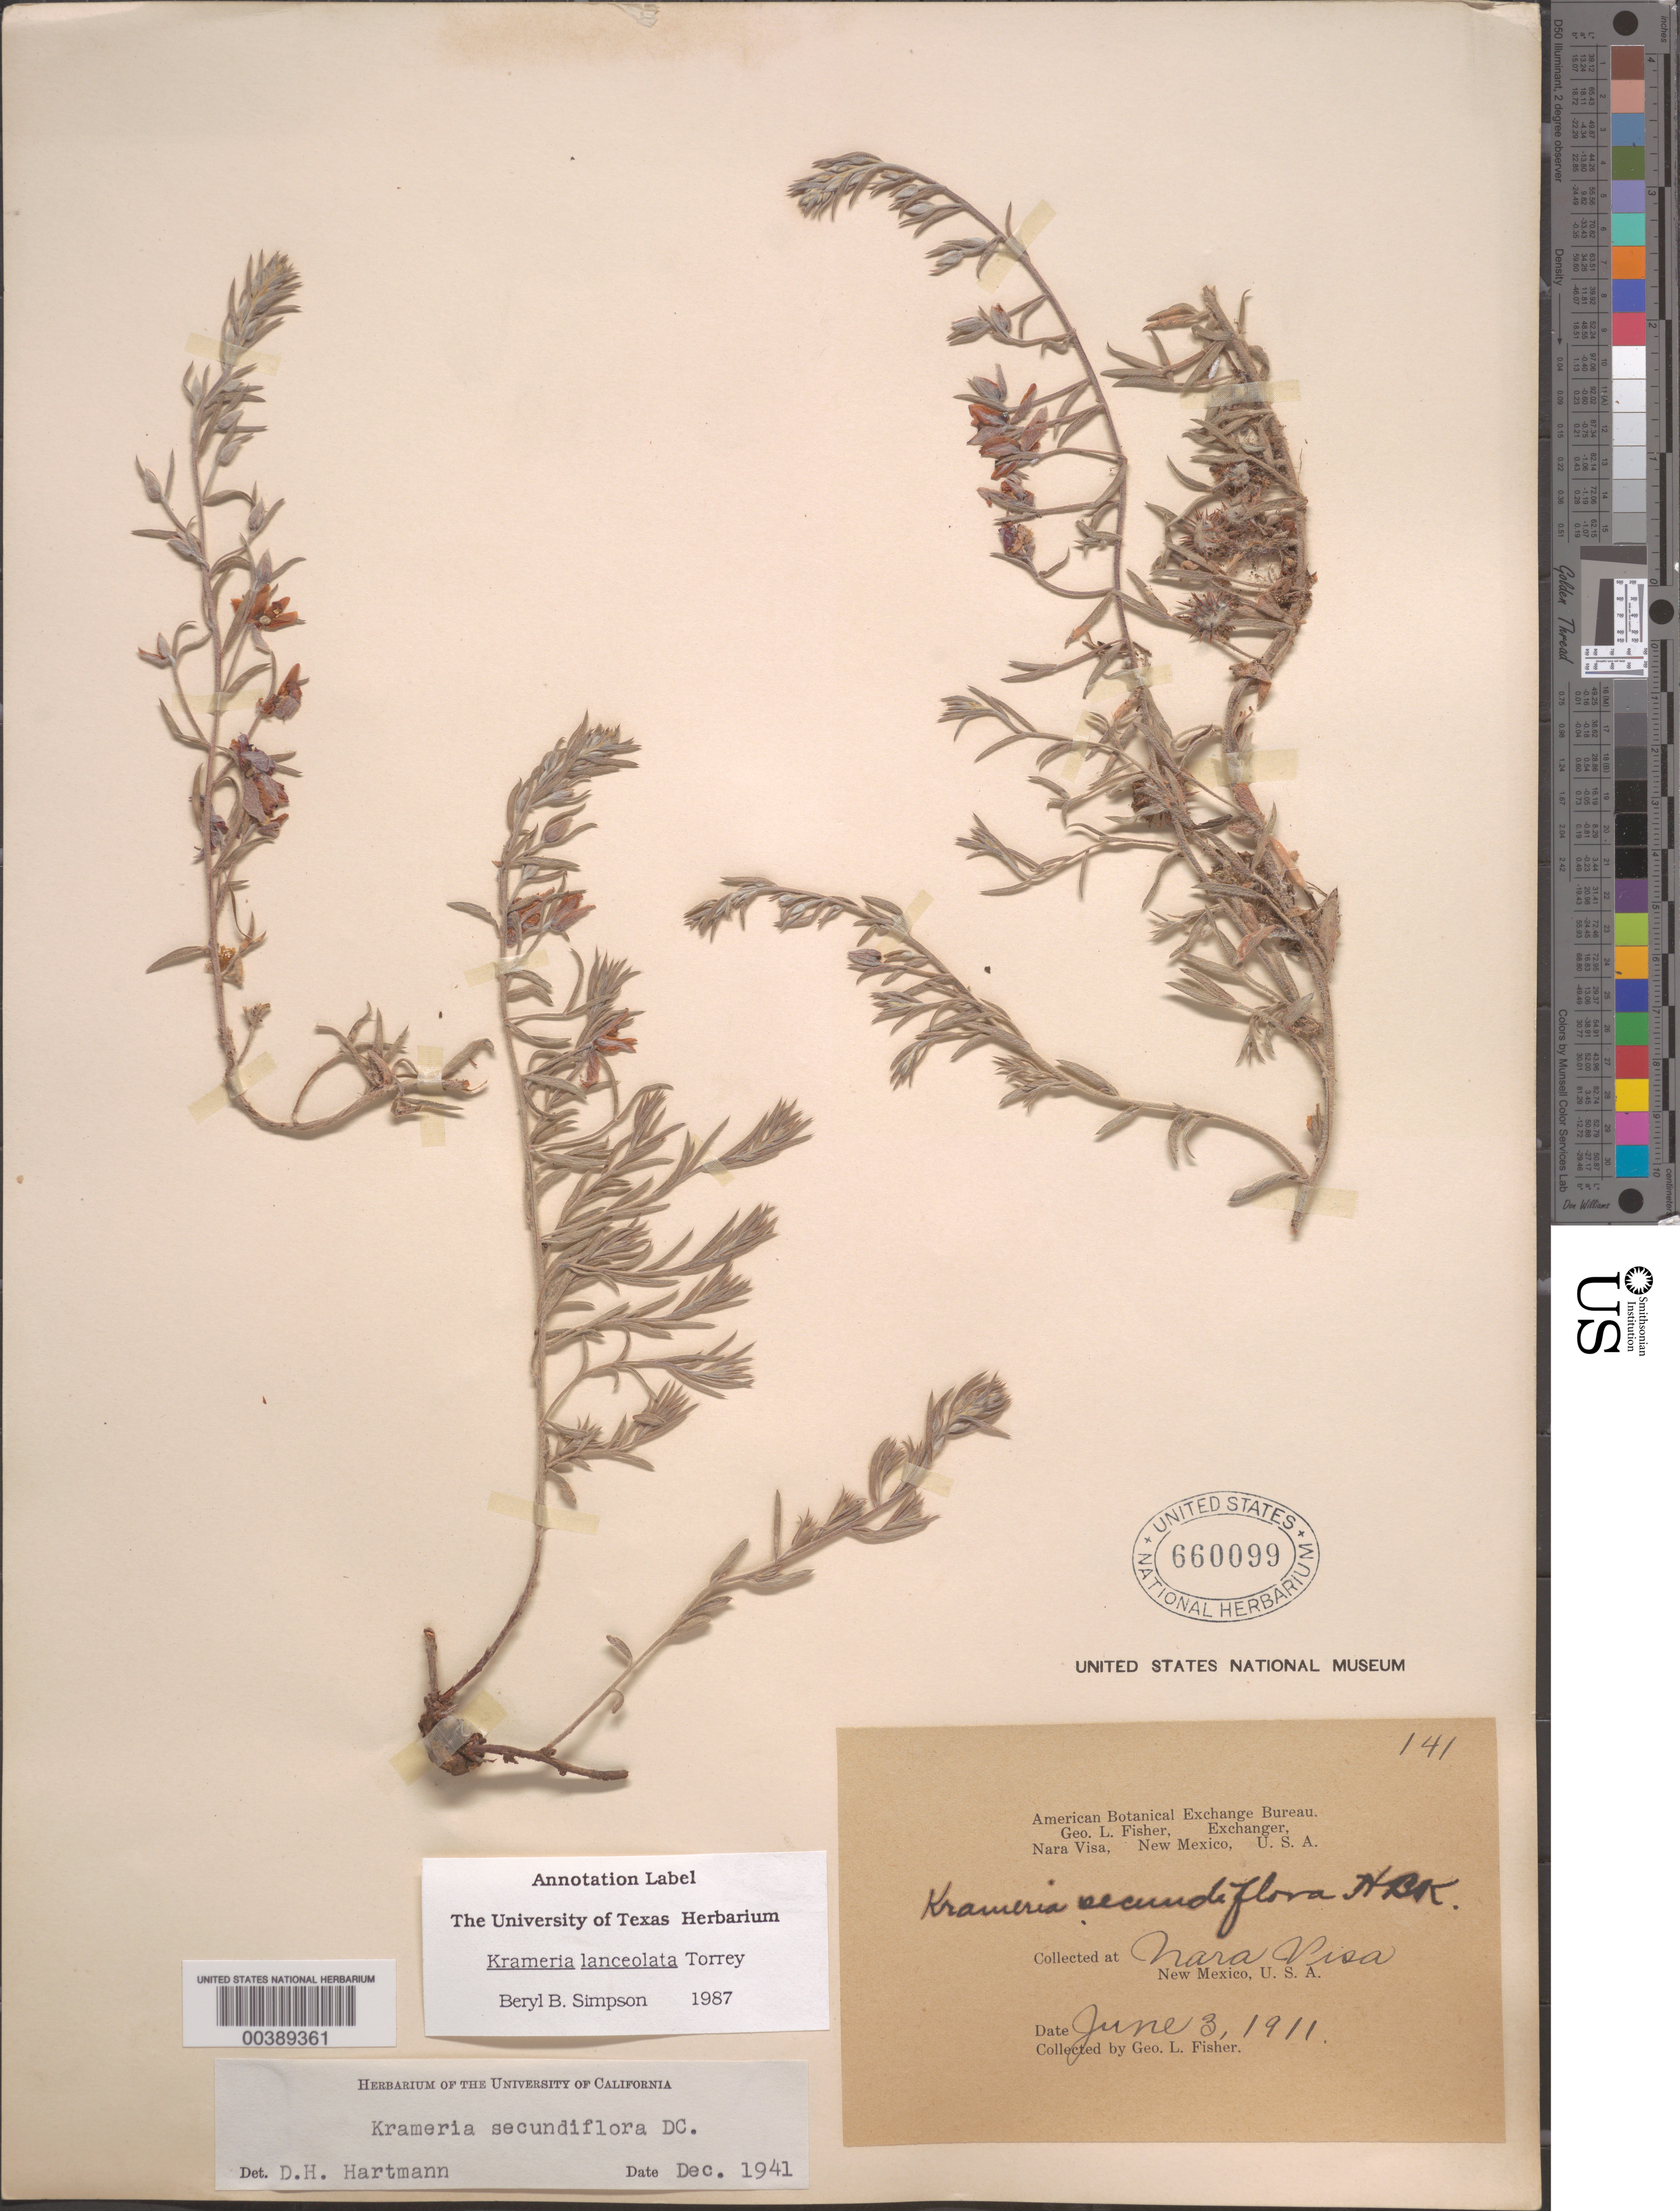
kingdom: Plantae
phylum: Tracheophyta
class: Magnoliopsida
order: Zygophyllales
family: Krameriaceae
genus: Krameria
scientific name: Krameria lanceolata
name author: Torr.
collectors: G. L. Fisher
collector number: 141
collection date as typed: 03 Jun 1911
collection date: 1911-06-03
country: United States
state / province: New Mexico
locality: Nara visa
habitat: Sandy soil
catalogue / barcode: US 660099